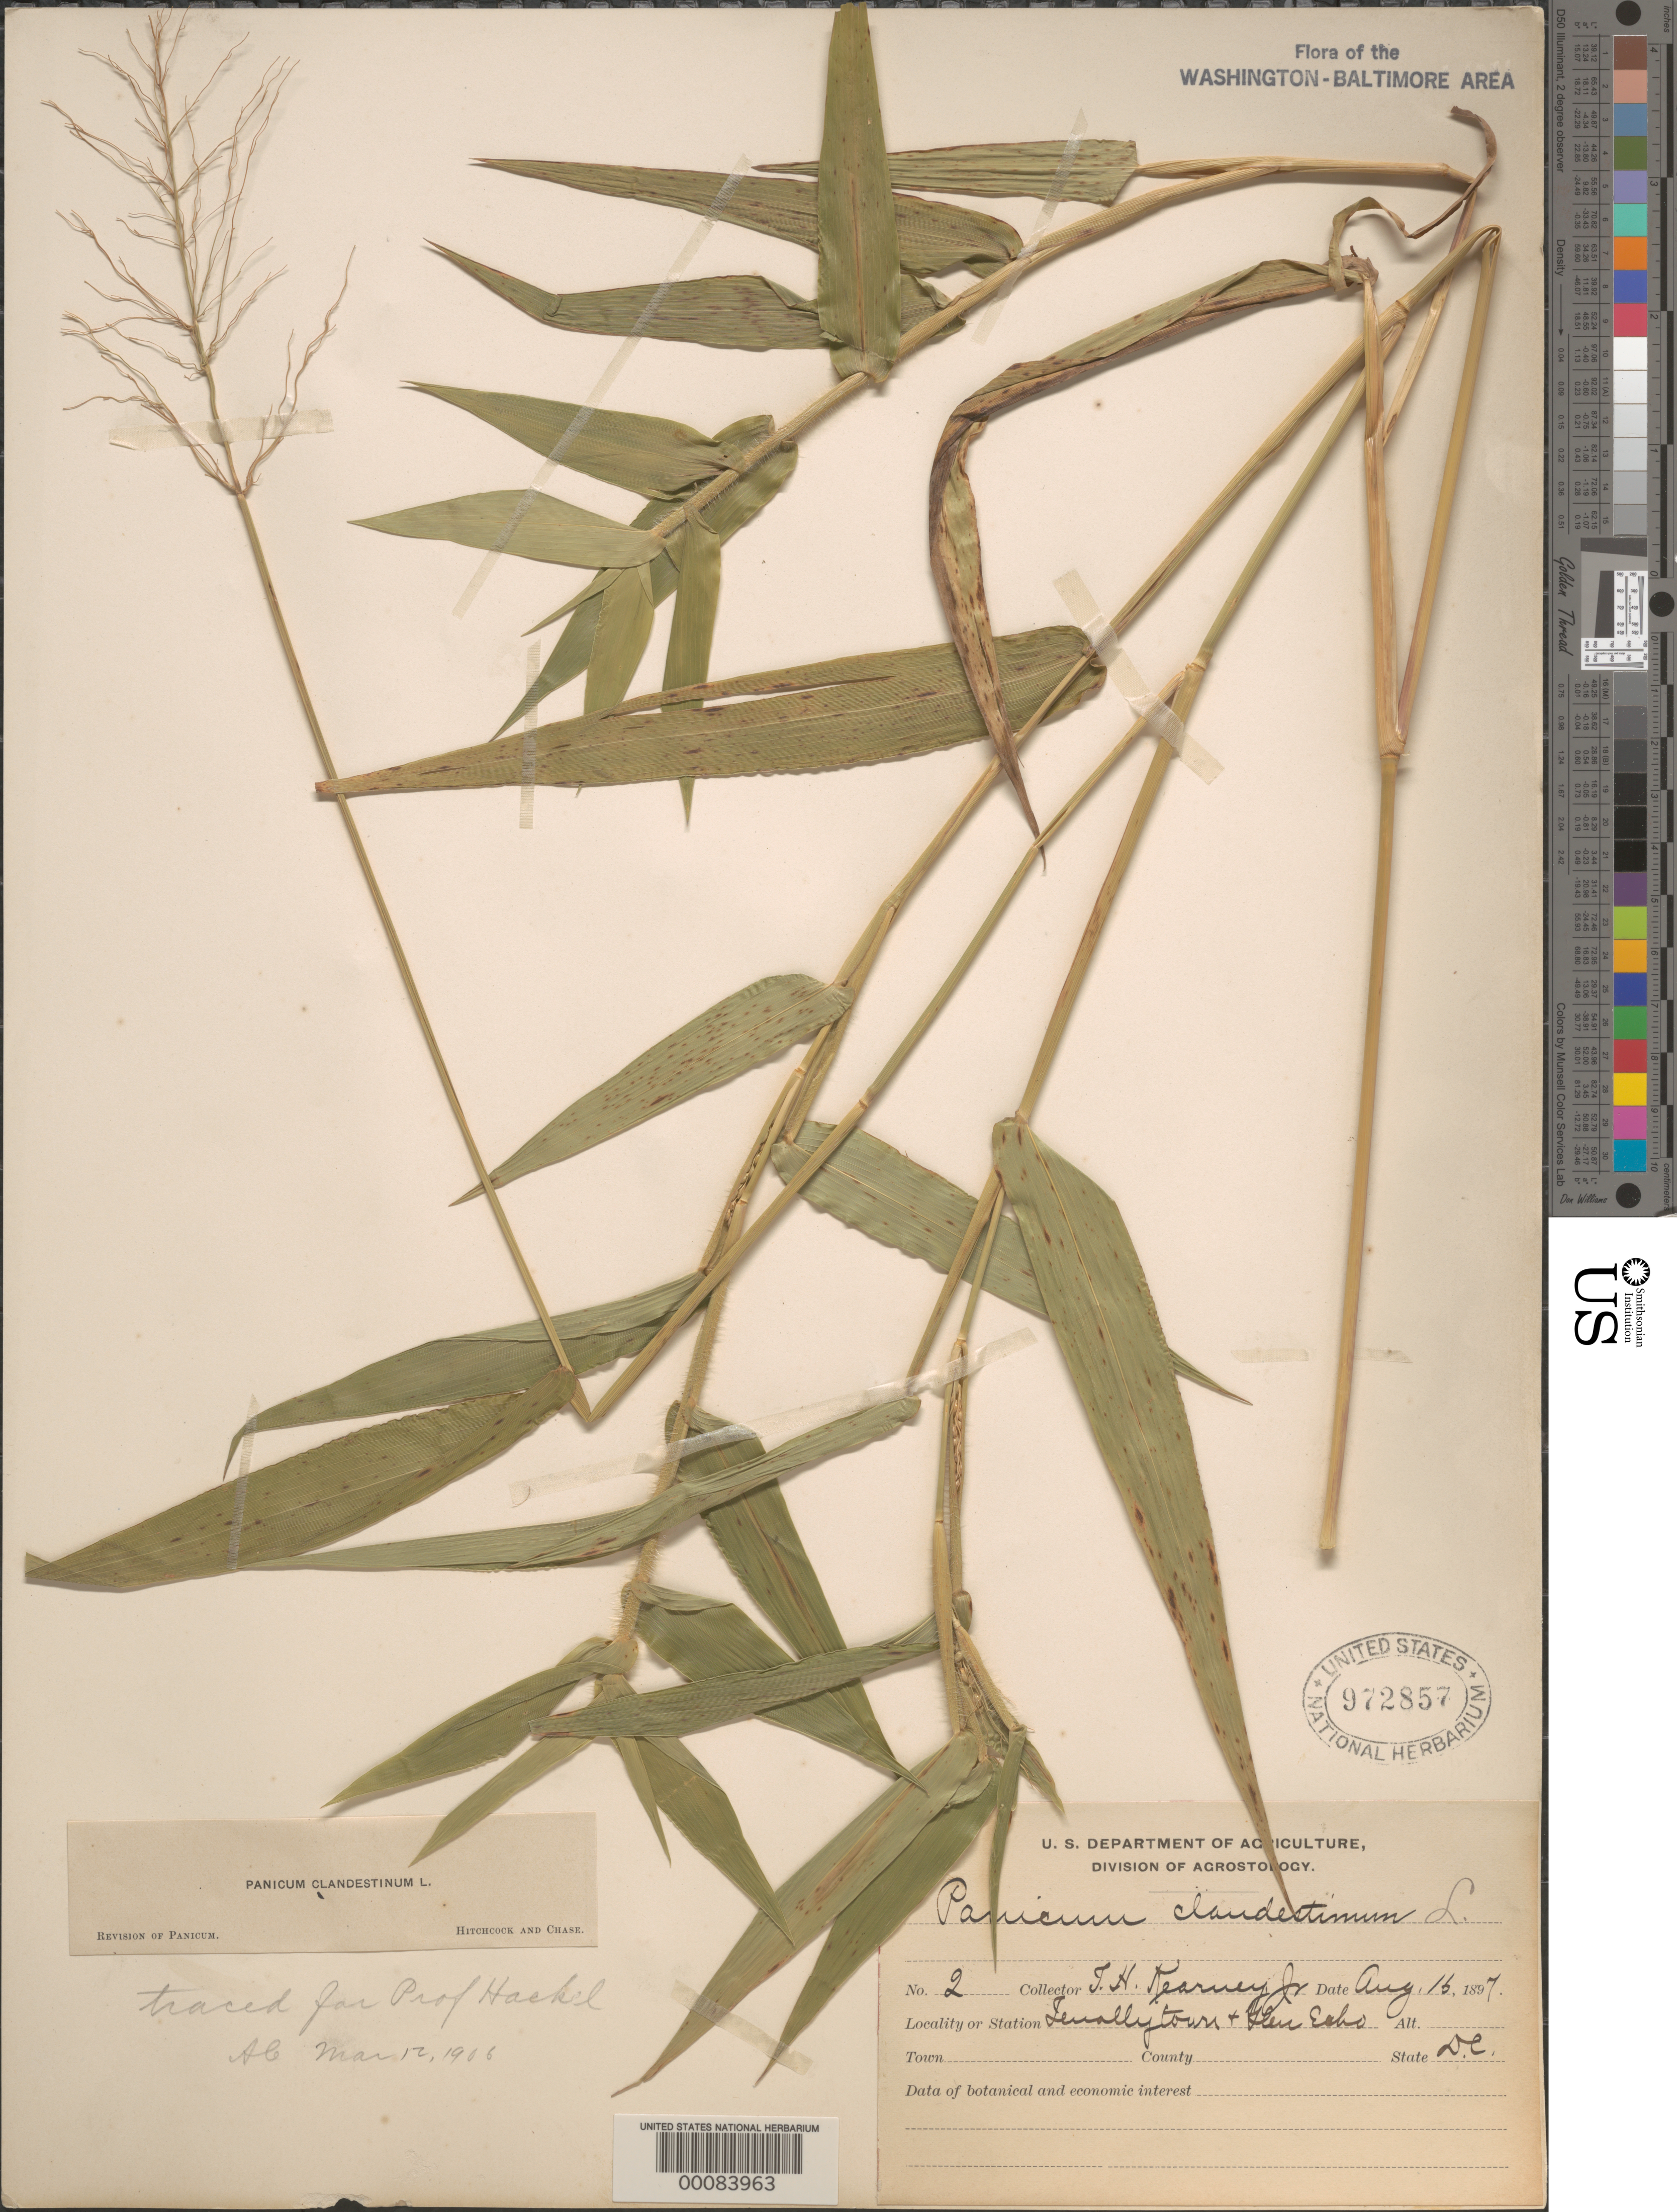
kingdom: Plantae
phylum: Tracheophyta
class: Liliopsida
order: Poales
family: Poaceae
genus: Dichanthelium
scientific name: Dichanthelium clandestinum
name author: (L.) Gould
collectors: T. H. Kearney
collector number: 2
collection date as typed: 16 Aug 1897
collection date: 1897-08-16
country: United States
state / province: Maryland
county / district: Montgomery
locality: Glen Echo and Teuallytown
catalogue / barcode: US 972857